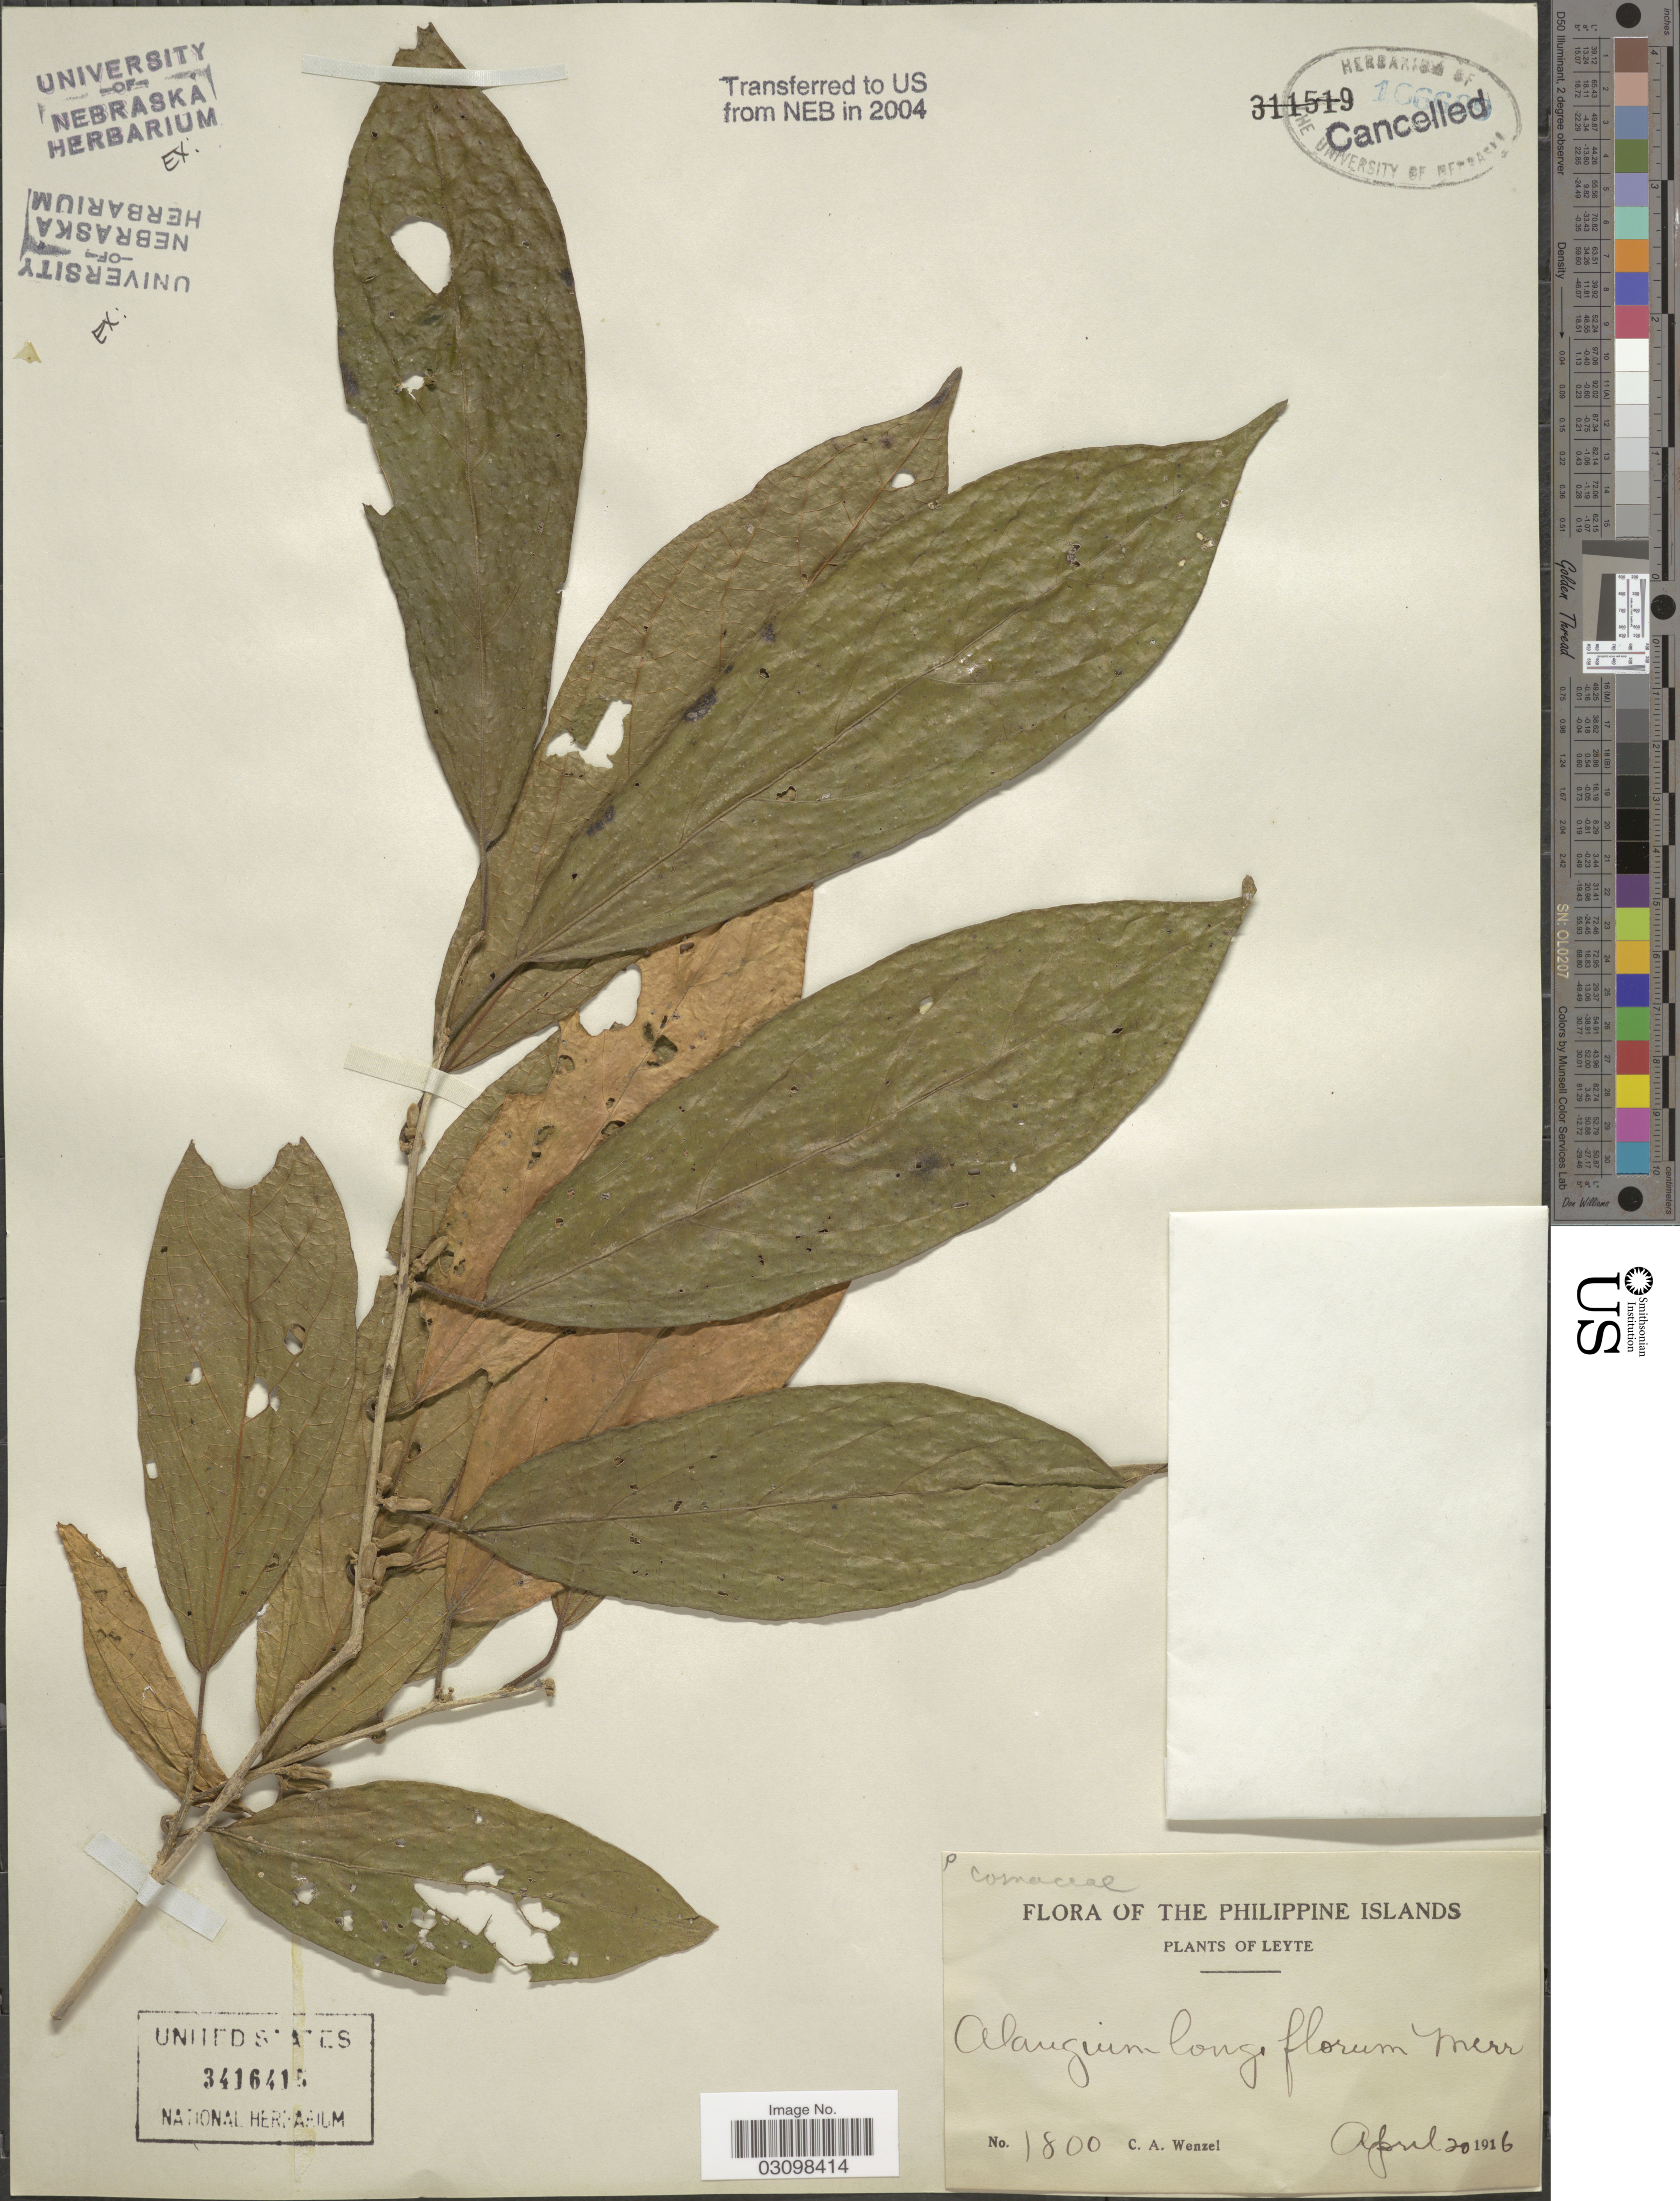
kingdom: Plantae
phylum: Tracheophyta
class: Magnoliopsida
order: Cornales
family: Cornaceae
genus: Alangium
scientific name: Alangium longiflorum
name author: Merr.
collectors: C. Wenzel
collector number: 1800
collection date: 1916-04-20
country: Philippines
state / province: Eastern Visayas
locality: Leyte.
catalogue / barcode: US 3416415